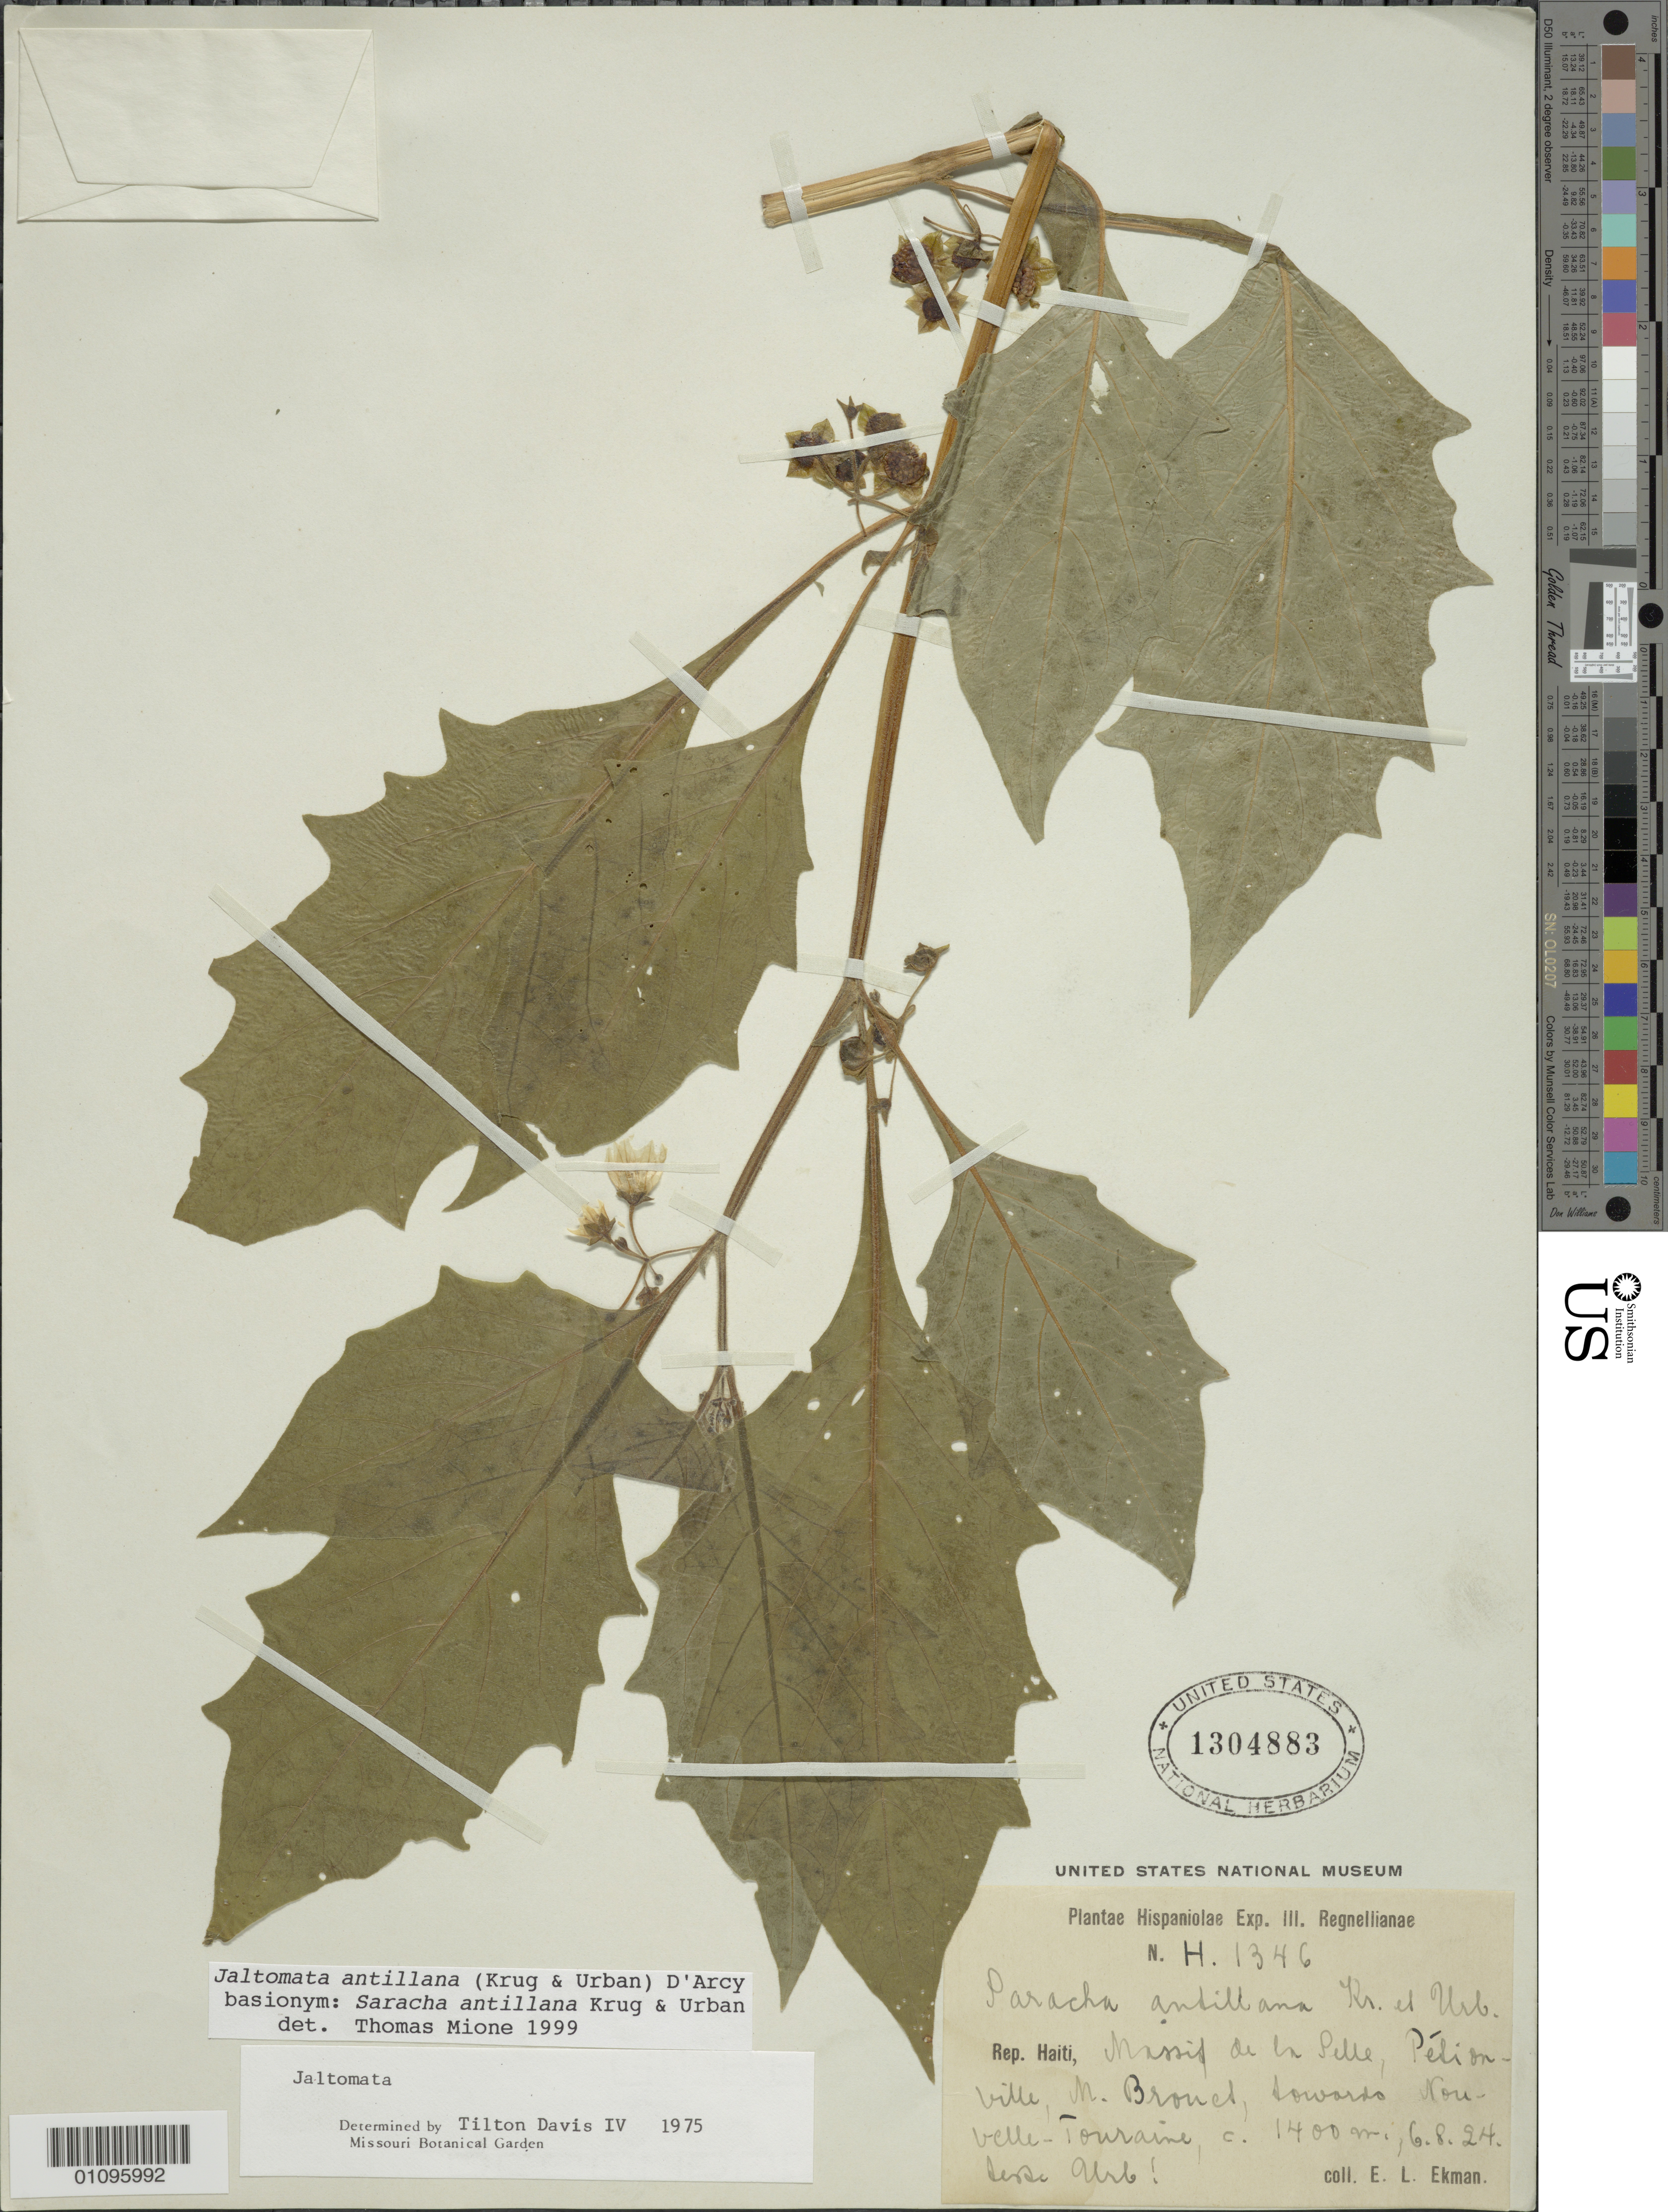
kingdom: Plantae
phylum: Tracheophyta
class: Magnoliopsida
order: Solanales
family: Solanaceae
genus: Jaltomata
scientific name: Jaltomata antillana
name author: (Krug & Urb.) D'Arcy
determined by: Mione, Thomas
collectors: E. L. Ekman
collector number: H 1346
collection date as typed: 08 Jun 1924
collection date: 1924-06-08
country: Haiti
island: Hispaniola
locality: Massif de la Selle, Pétionville, M. Brouet, towards Nouvelle-Touraine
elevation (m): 1400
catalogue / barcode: US 1304883